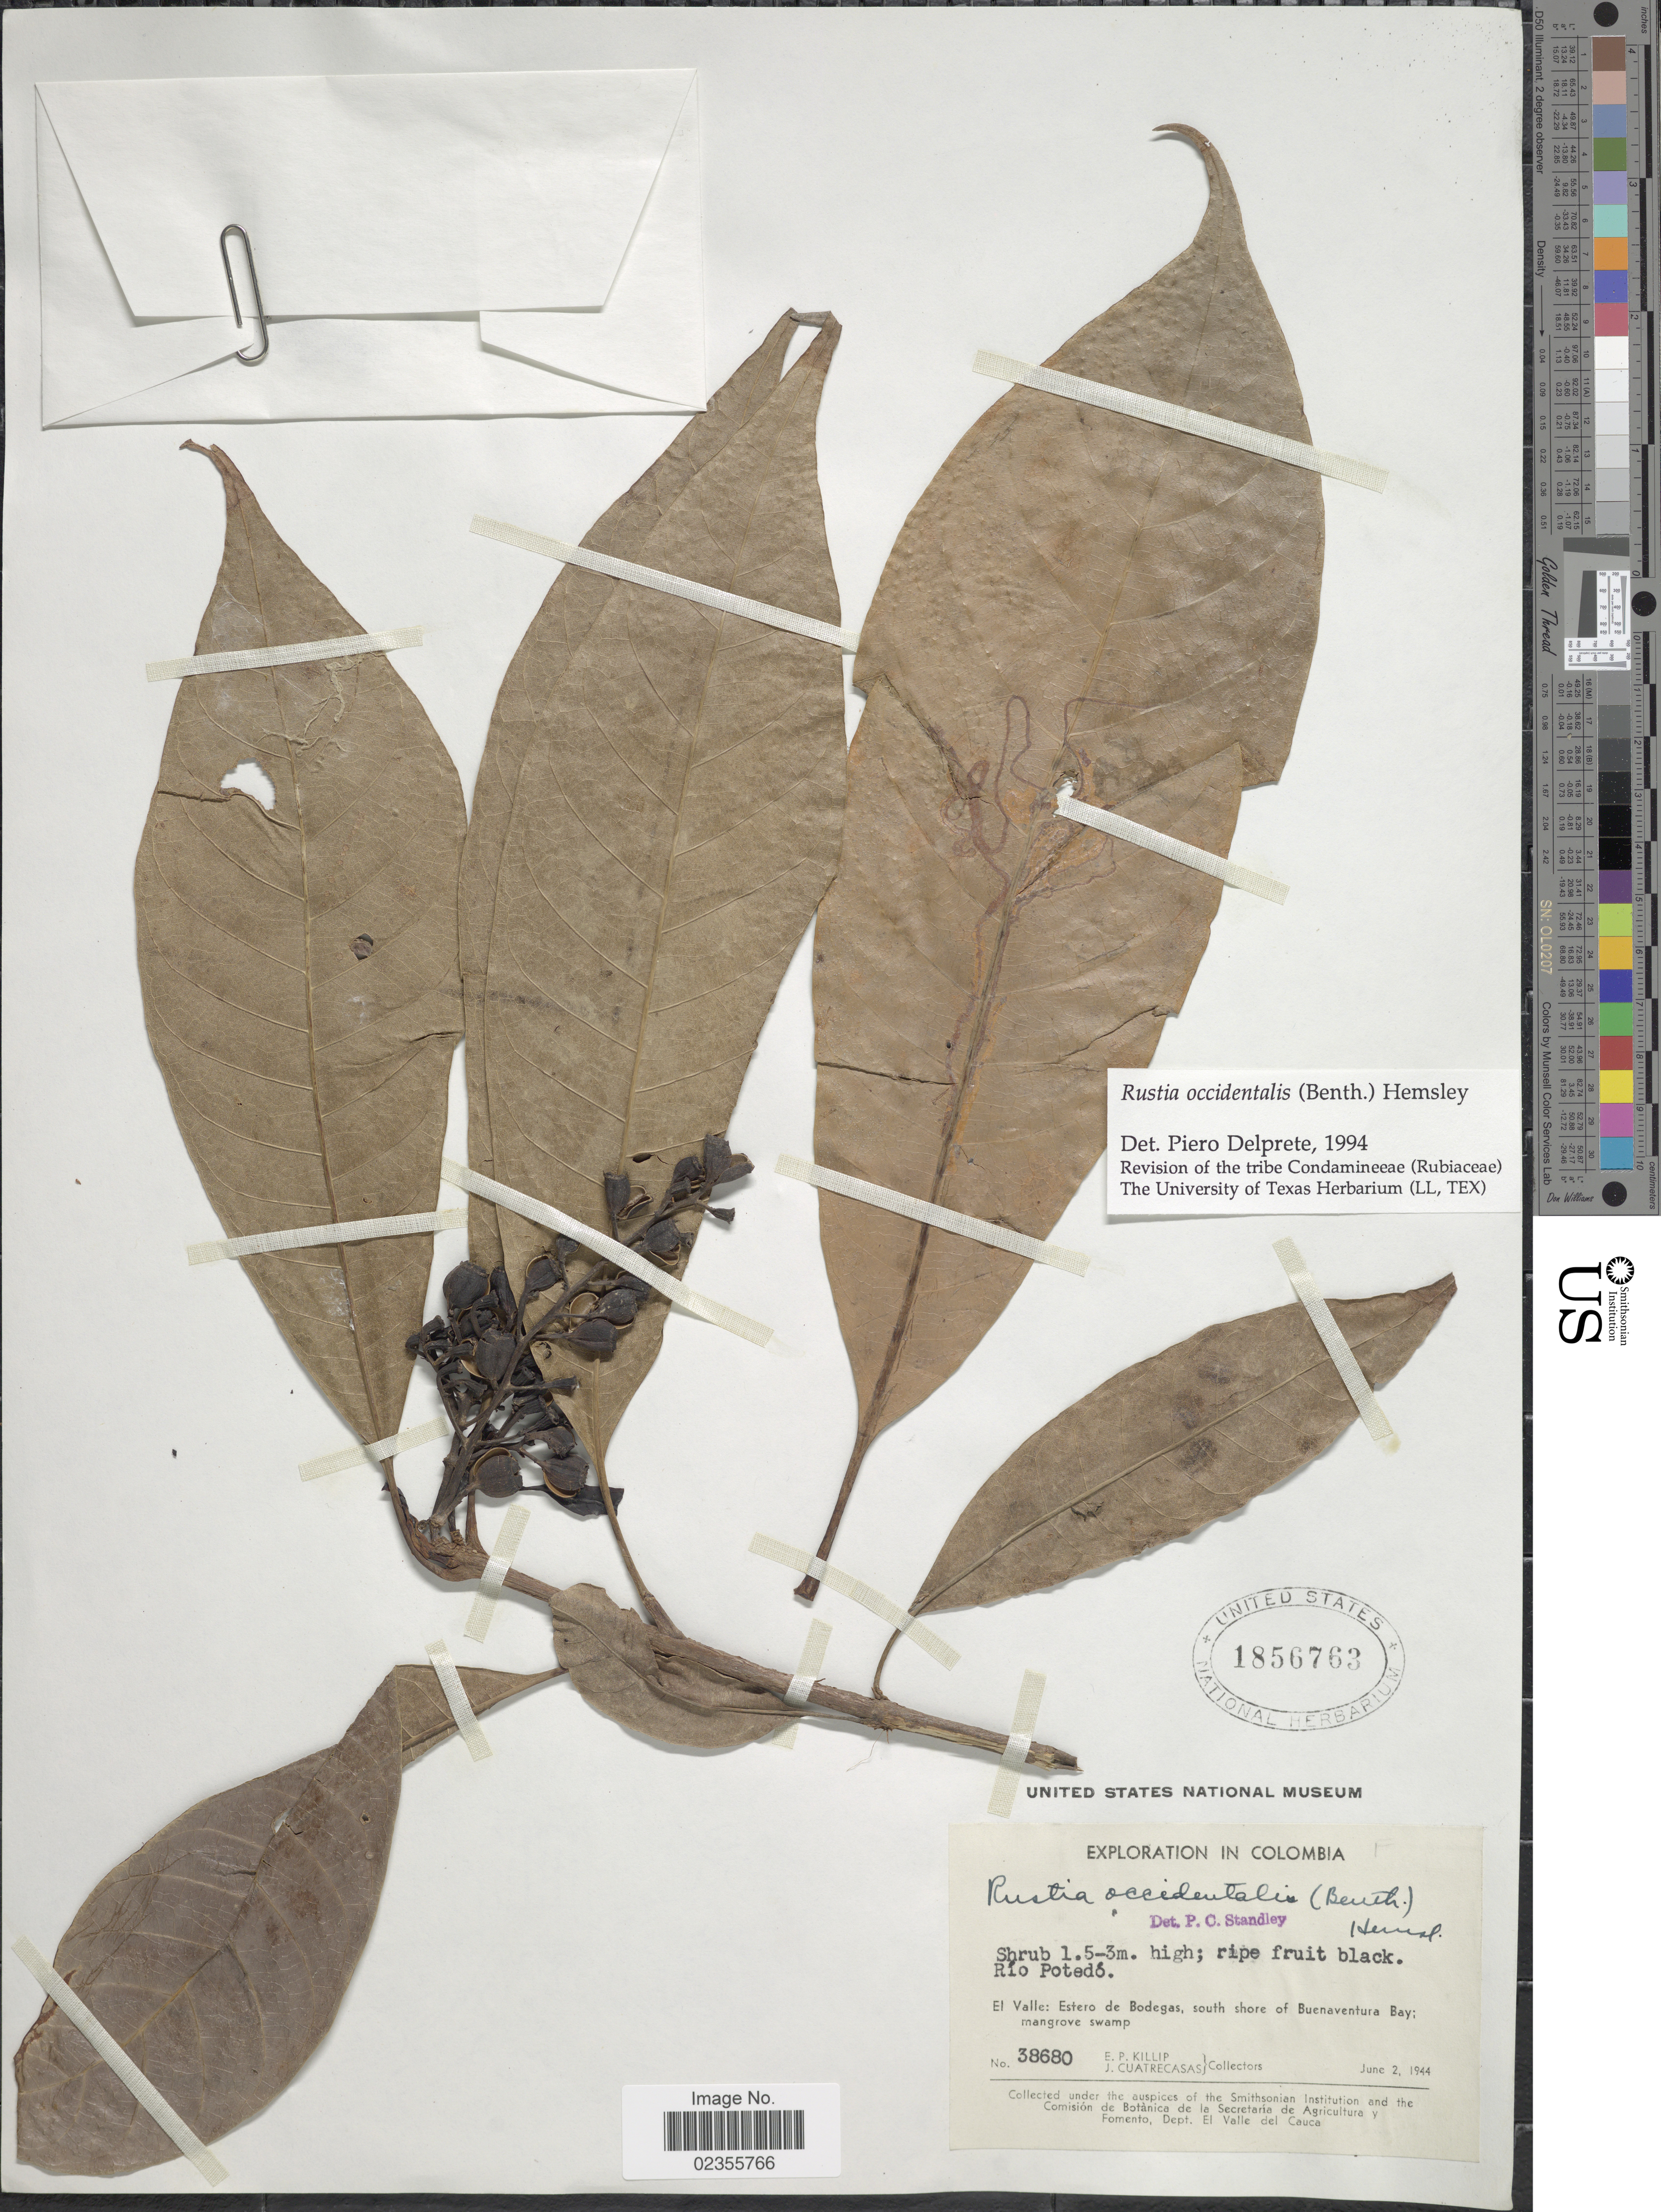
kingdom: Plantae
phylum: Tracheophyta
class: Magnoliopsida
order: Gentianales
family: Rubiaceae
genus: Rustia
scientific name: Rustia occidentalis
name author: (Benth.) Hemsl.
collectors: E. P. Killip & J. Cuatrecasas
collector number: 38680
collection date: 1944-06-02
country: Colombia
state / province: Valle del Cauca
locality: El Valle: El Estero de Bodegas, south shore of Buenaventura Bay; mangrove swamp, Rio Potedo.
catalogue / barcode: US 1856763